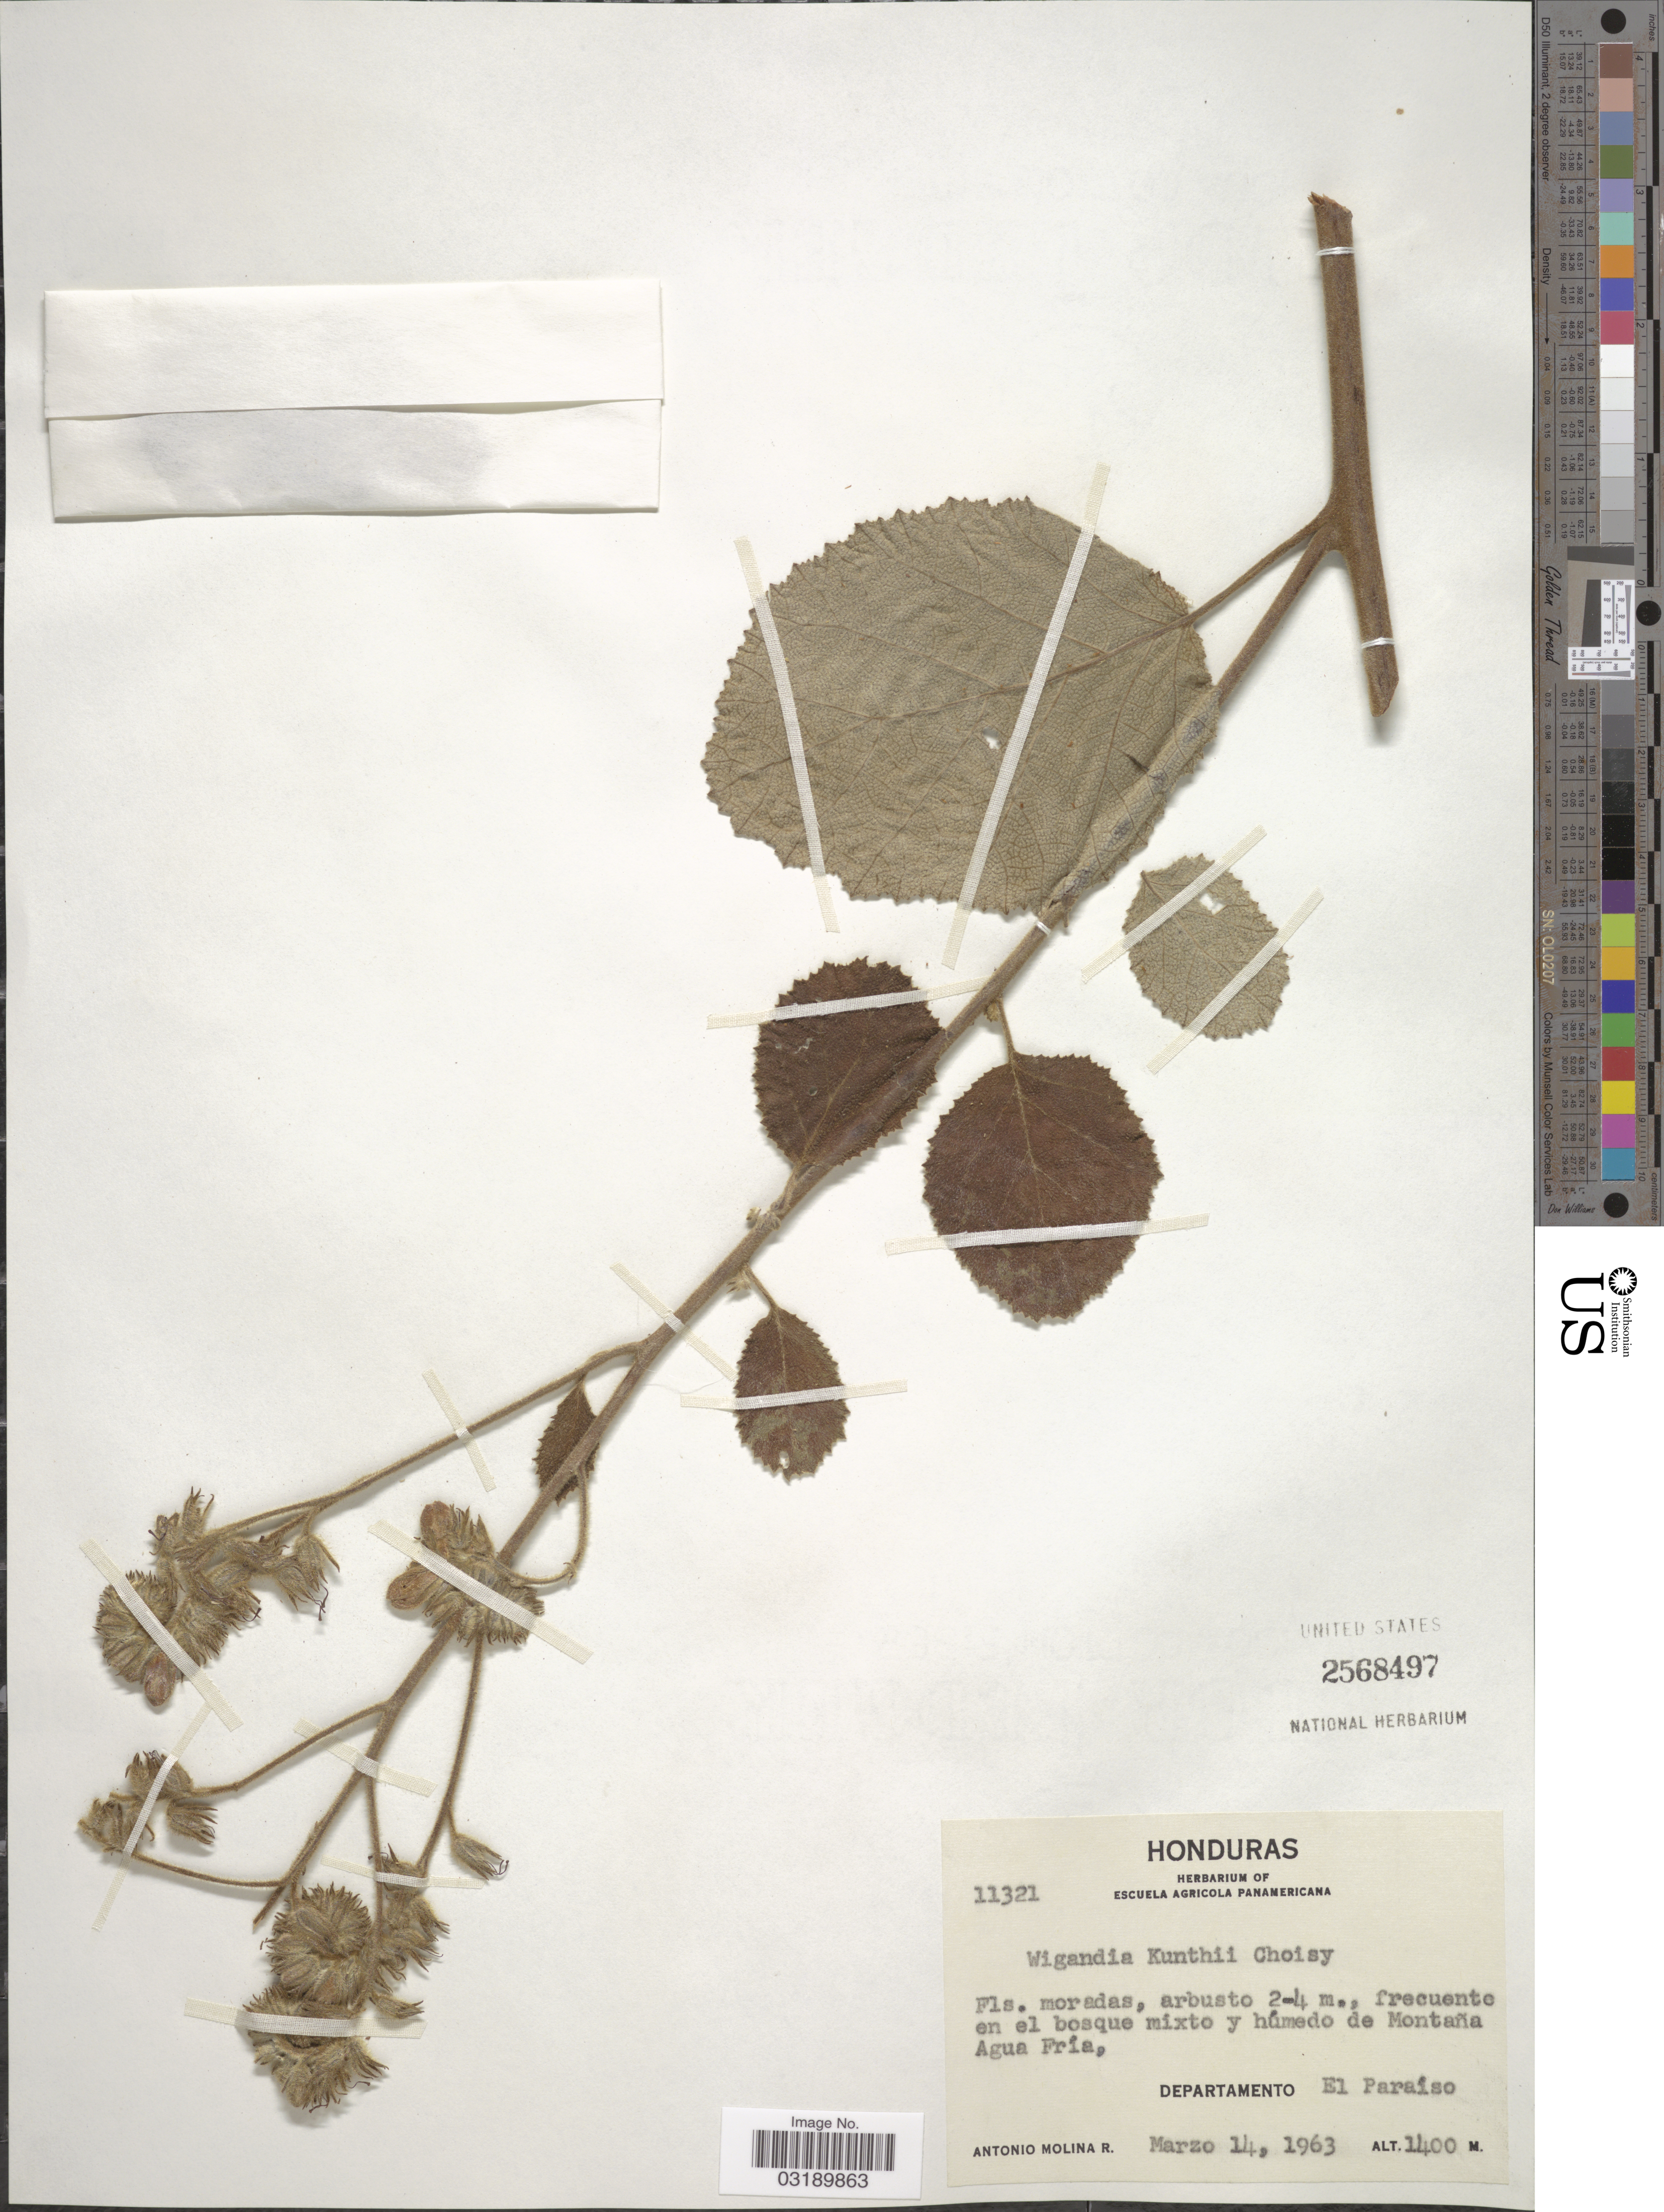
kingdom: Plantae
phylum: Tracheophyta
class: Magnoliopsida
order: Boraginales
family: Namaceae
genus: Wigandia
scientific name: Wigandia kunthii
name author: Choisy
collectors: A. Molina R.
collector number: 11321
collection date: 1963-03-14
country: Honduras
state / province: El Paraíso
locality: Montaña Agua Fría, Departamento El Paraíso.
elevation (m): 1400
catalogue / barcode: US 2568497